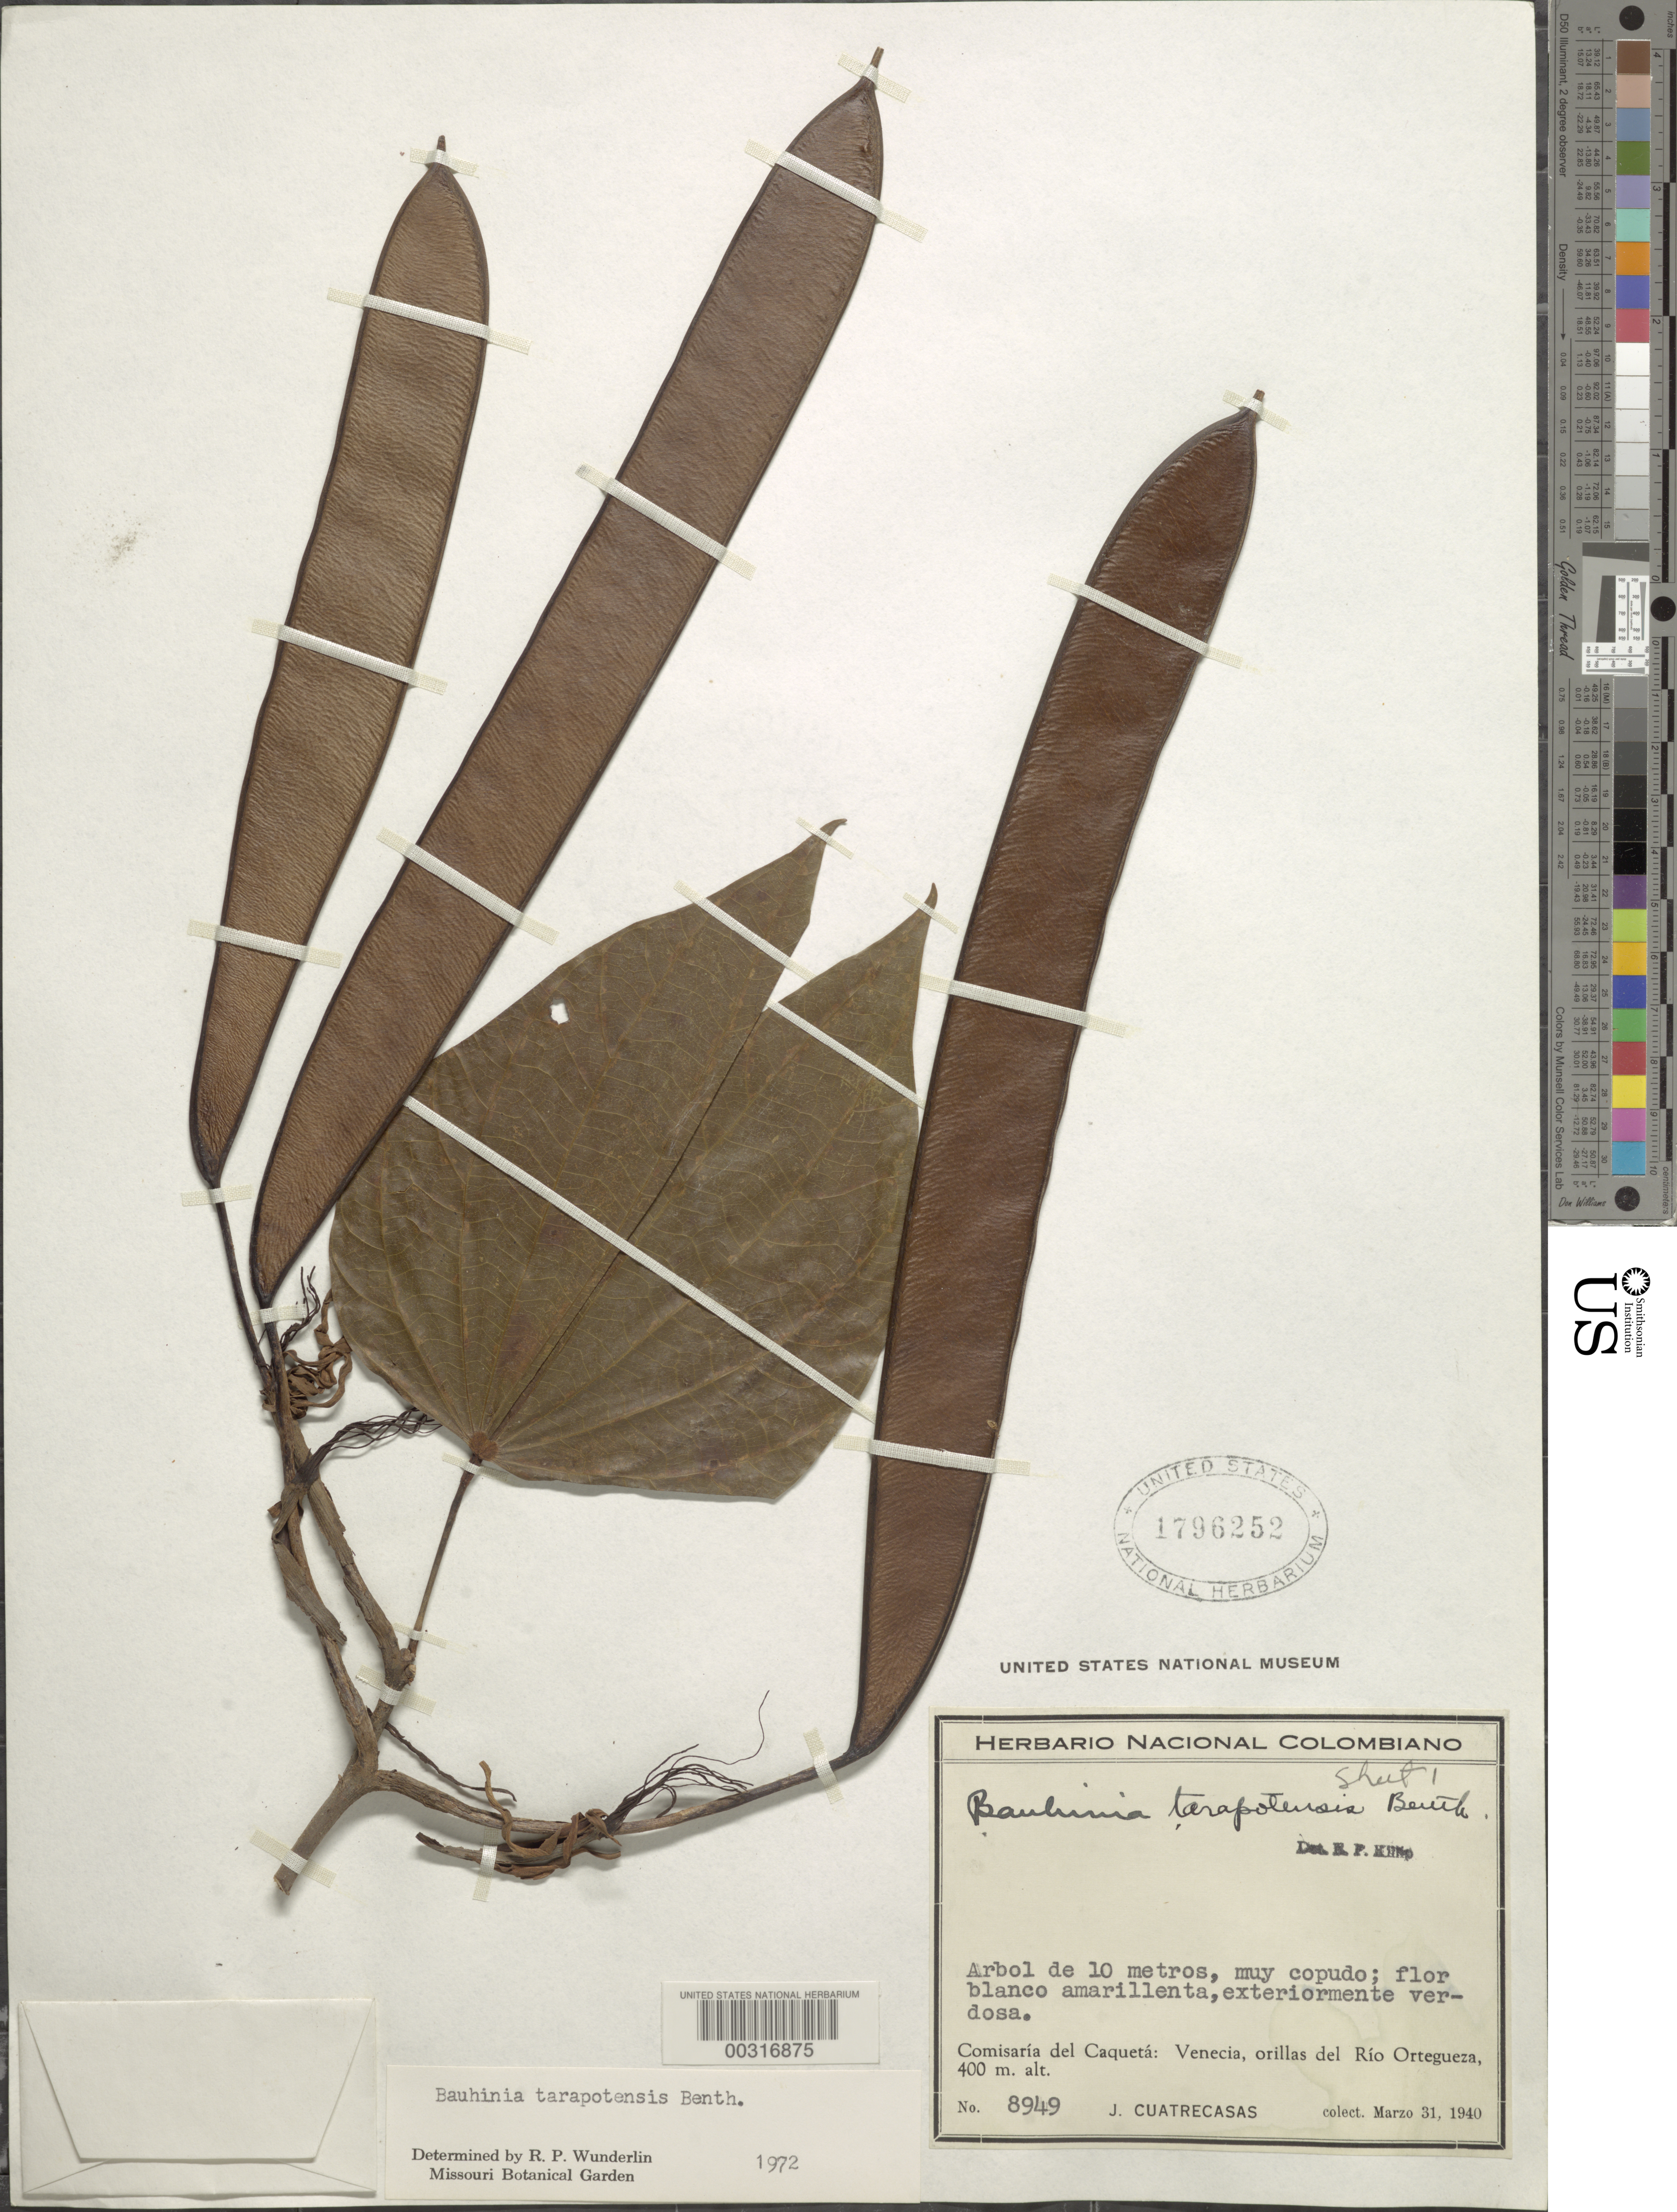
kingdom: Plantae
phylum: Tracheophyta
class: Magnoliopsida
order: Fabales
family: Fabaceae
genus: Bauhinia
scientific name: Bauhinia tarapotensis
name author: Benth.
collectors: J. Cuatrecasas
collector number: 8949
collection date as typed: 31 Mar 1940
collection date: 1940-03-31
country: Colombia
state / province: Caquetá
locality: Venecia, banks of Rio Ortequaza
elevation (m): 400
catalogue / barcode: US 1796252